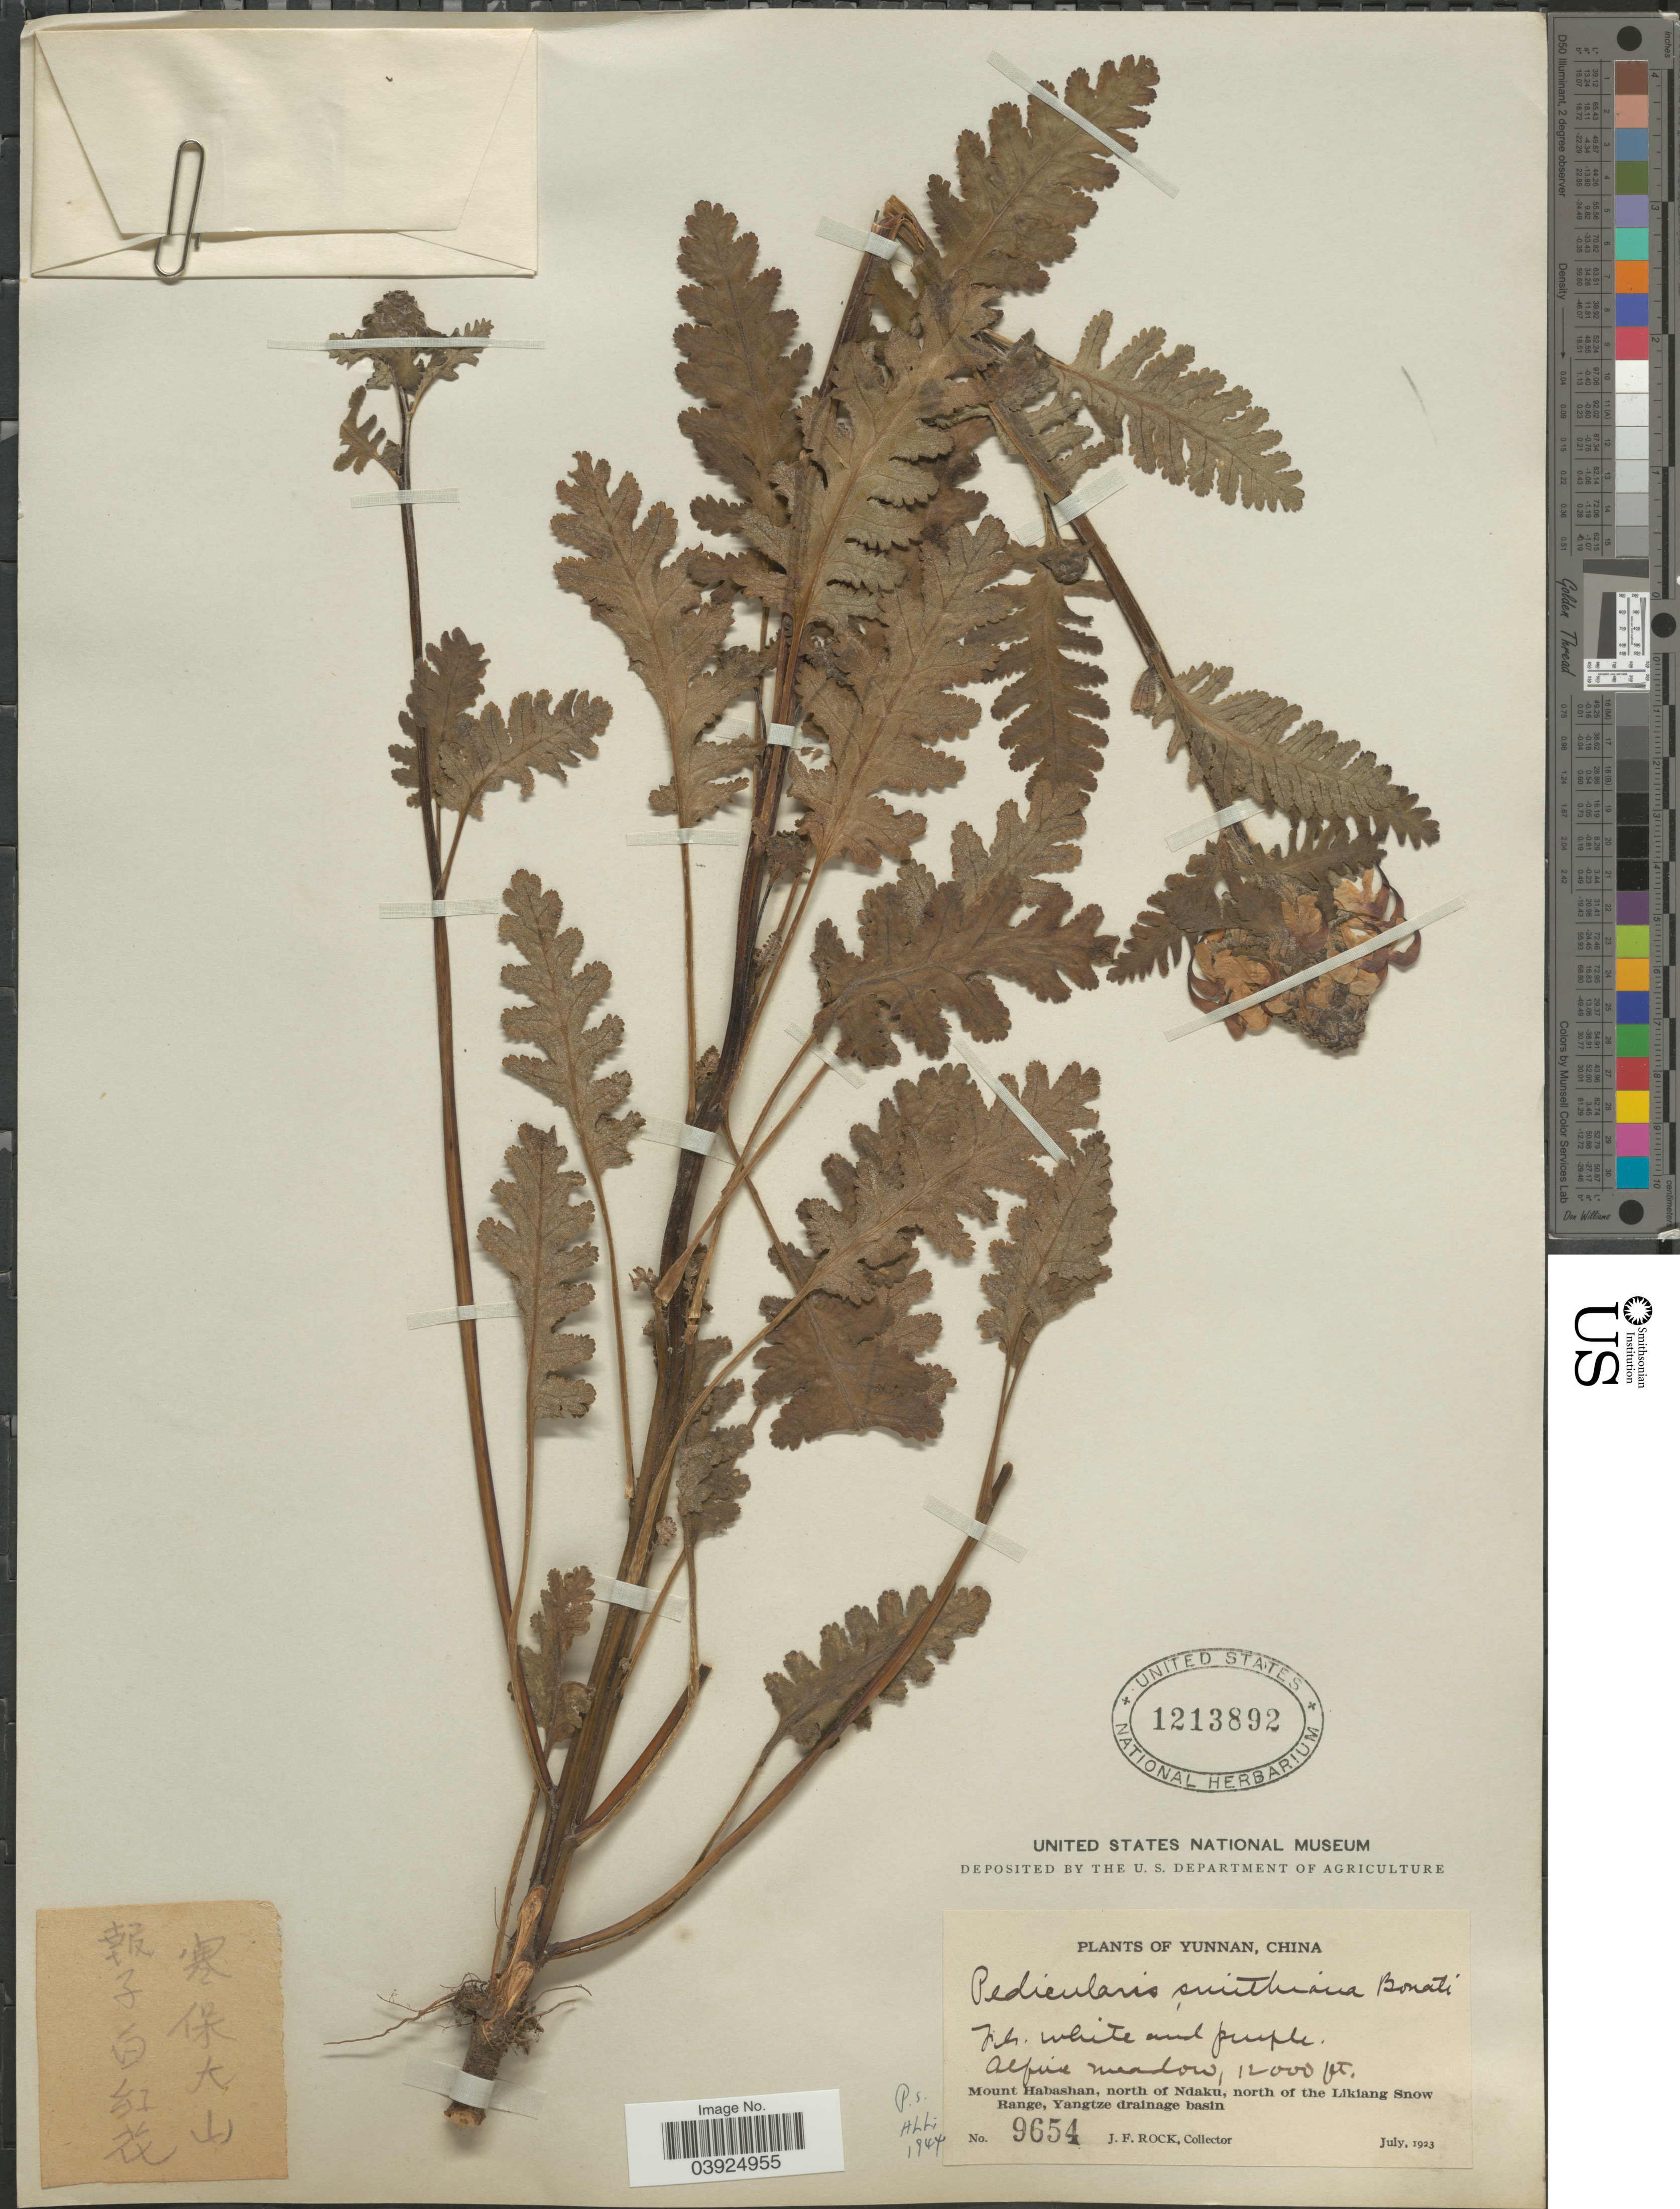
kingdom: Plantae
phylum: Tracheophyta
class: Magnoliopsida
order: Lamiales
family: Orobanchaceae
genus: Pedicularis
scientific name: Pedicularis smithiana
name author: Bonati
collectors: J. Rock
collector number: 9654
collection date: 1923-07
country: China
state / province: Yunnan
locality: Mount Habashan, north of Ndaku, north of the Likiang Snow Range, Yangtze drainage basin.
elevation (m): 3658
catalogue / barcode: US 1213892